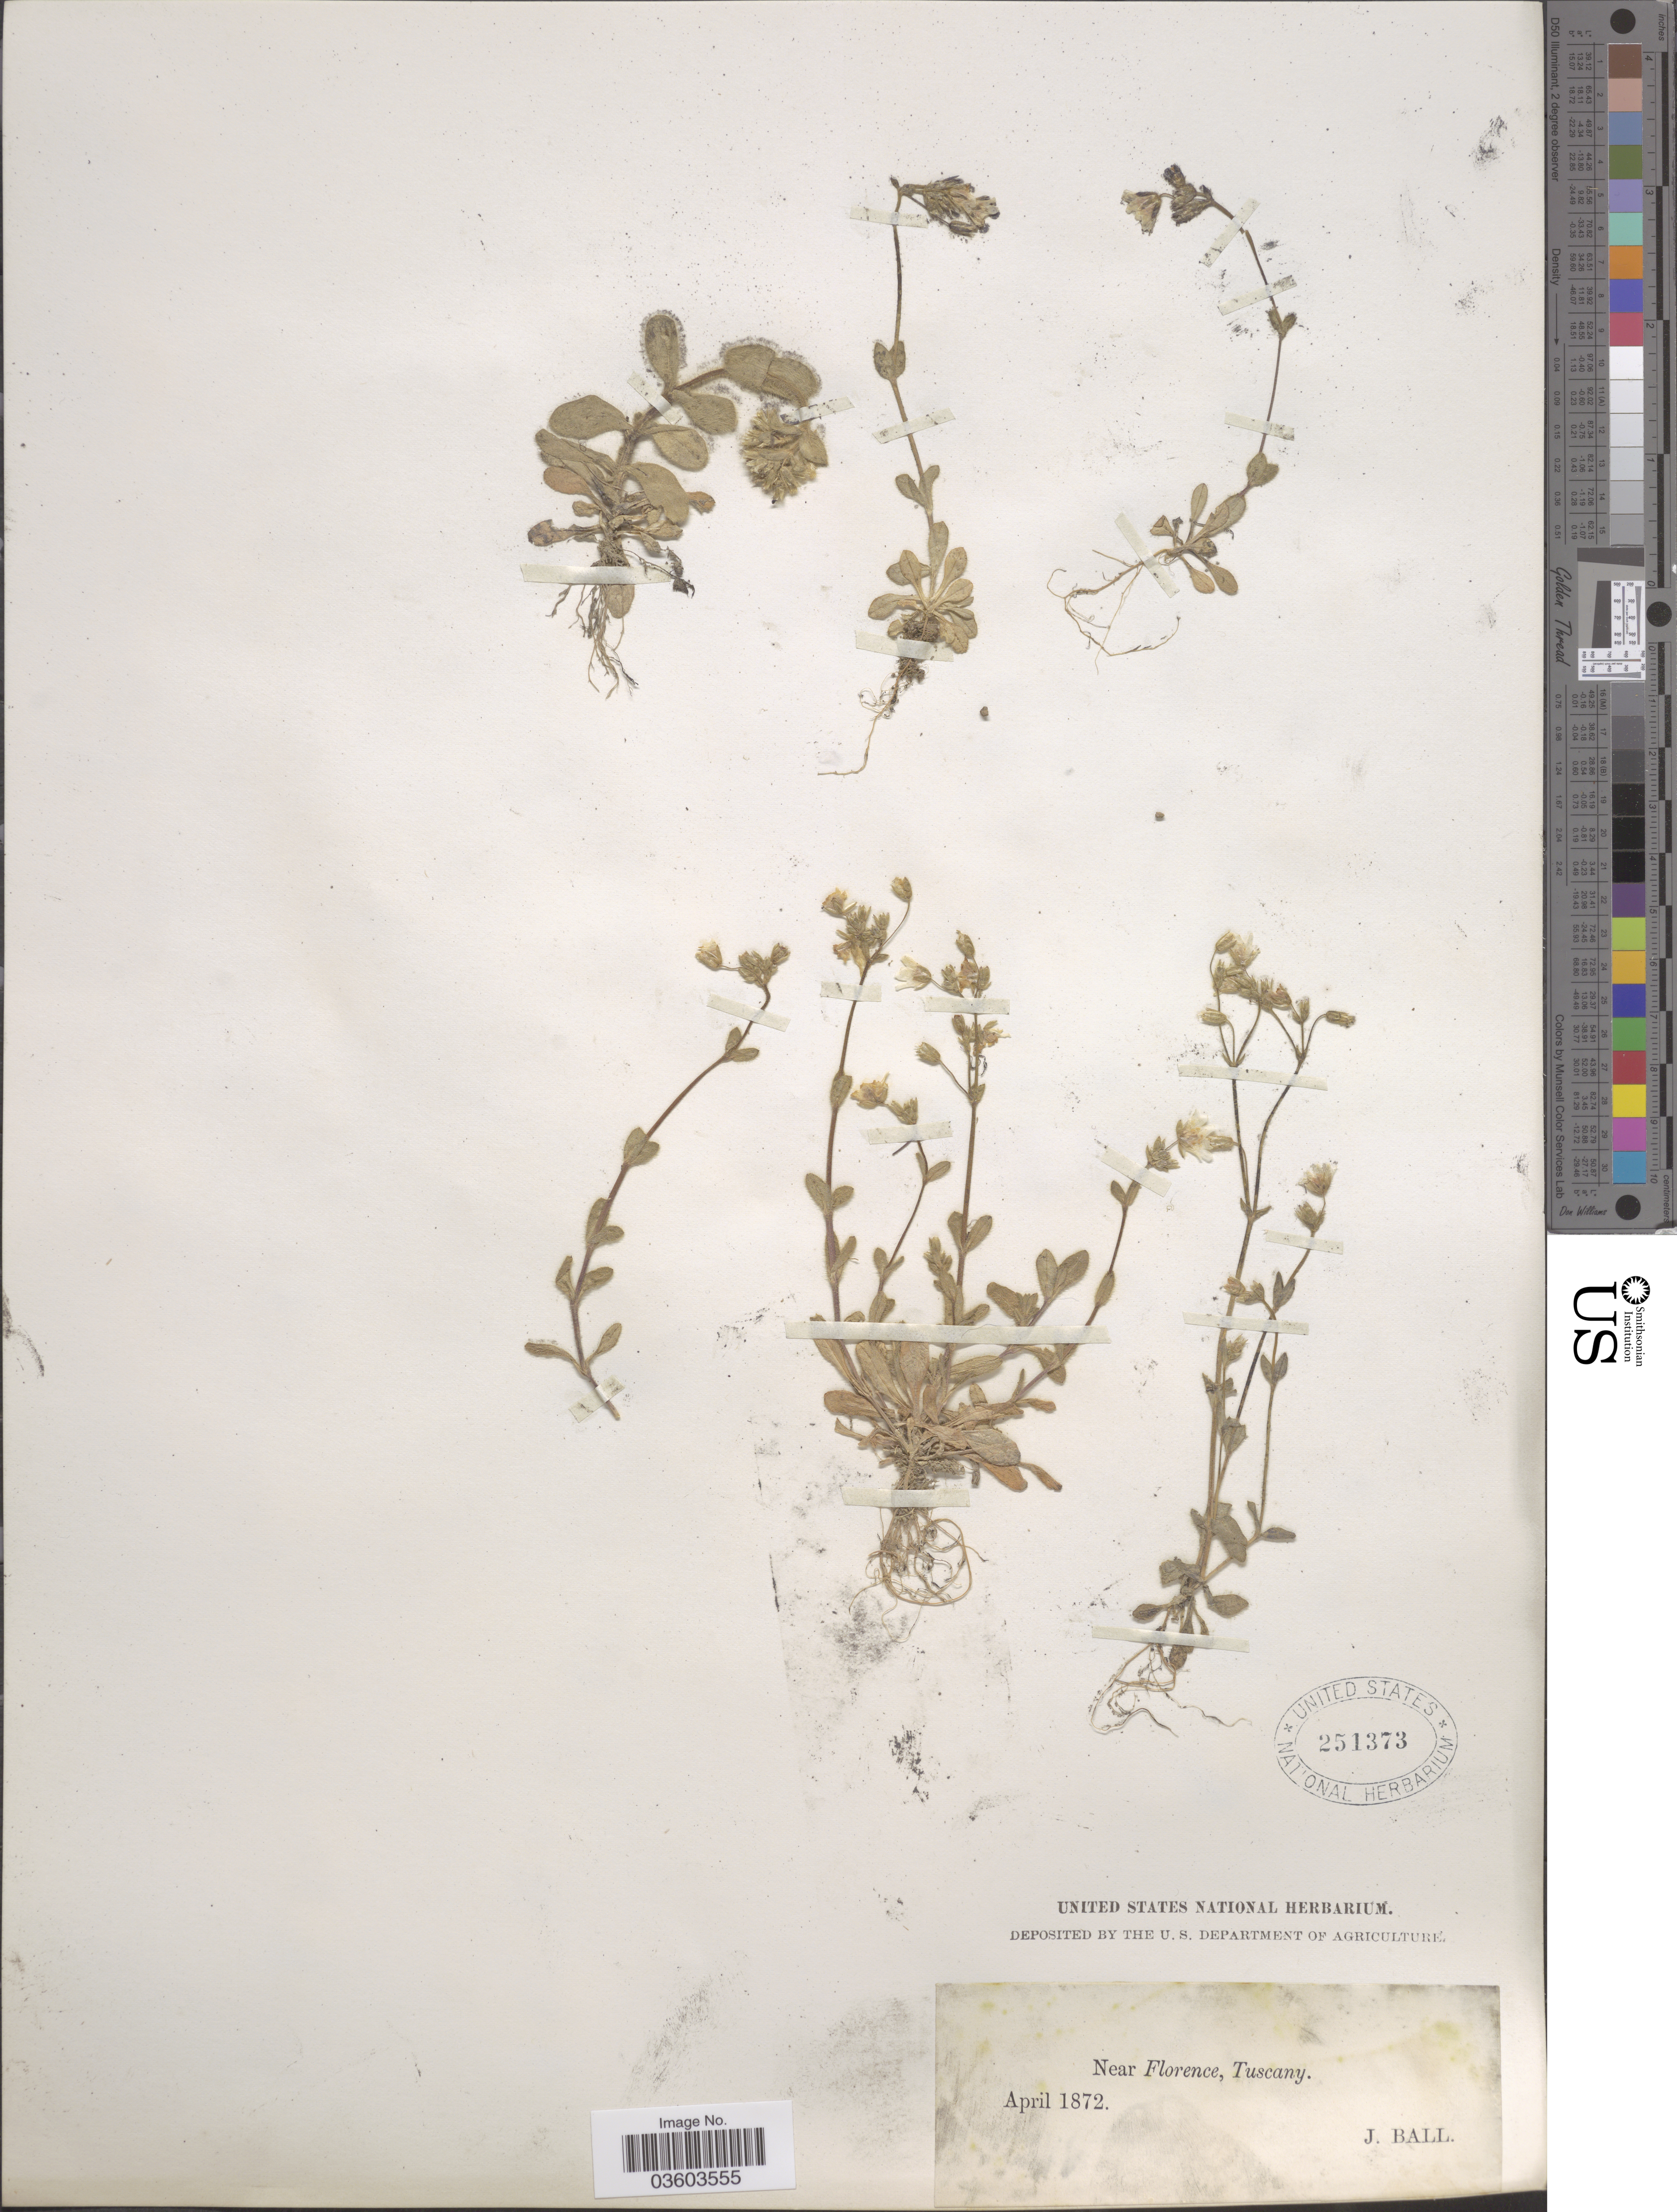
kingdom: Plantae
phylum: Tracheophyta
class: Magnoliopsida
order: Caryophyllales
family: Caryophyllaceae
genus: Cerastium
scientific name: Cerastium sp.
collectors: J. Ball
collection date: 1872-04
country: Italy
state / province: Tuscany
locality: Near Florence.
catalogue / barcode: US 251373